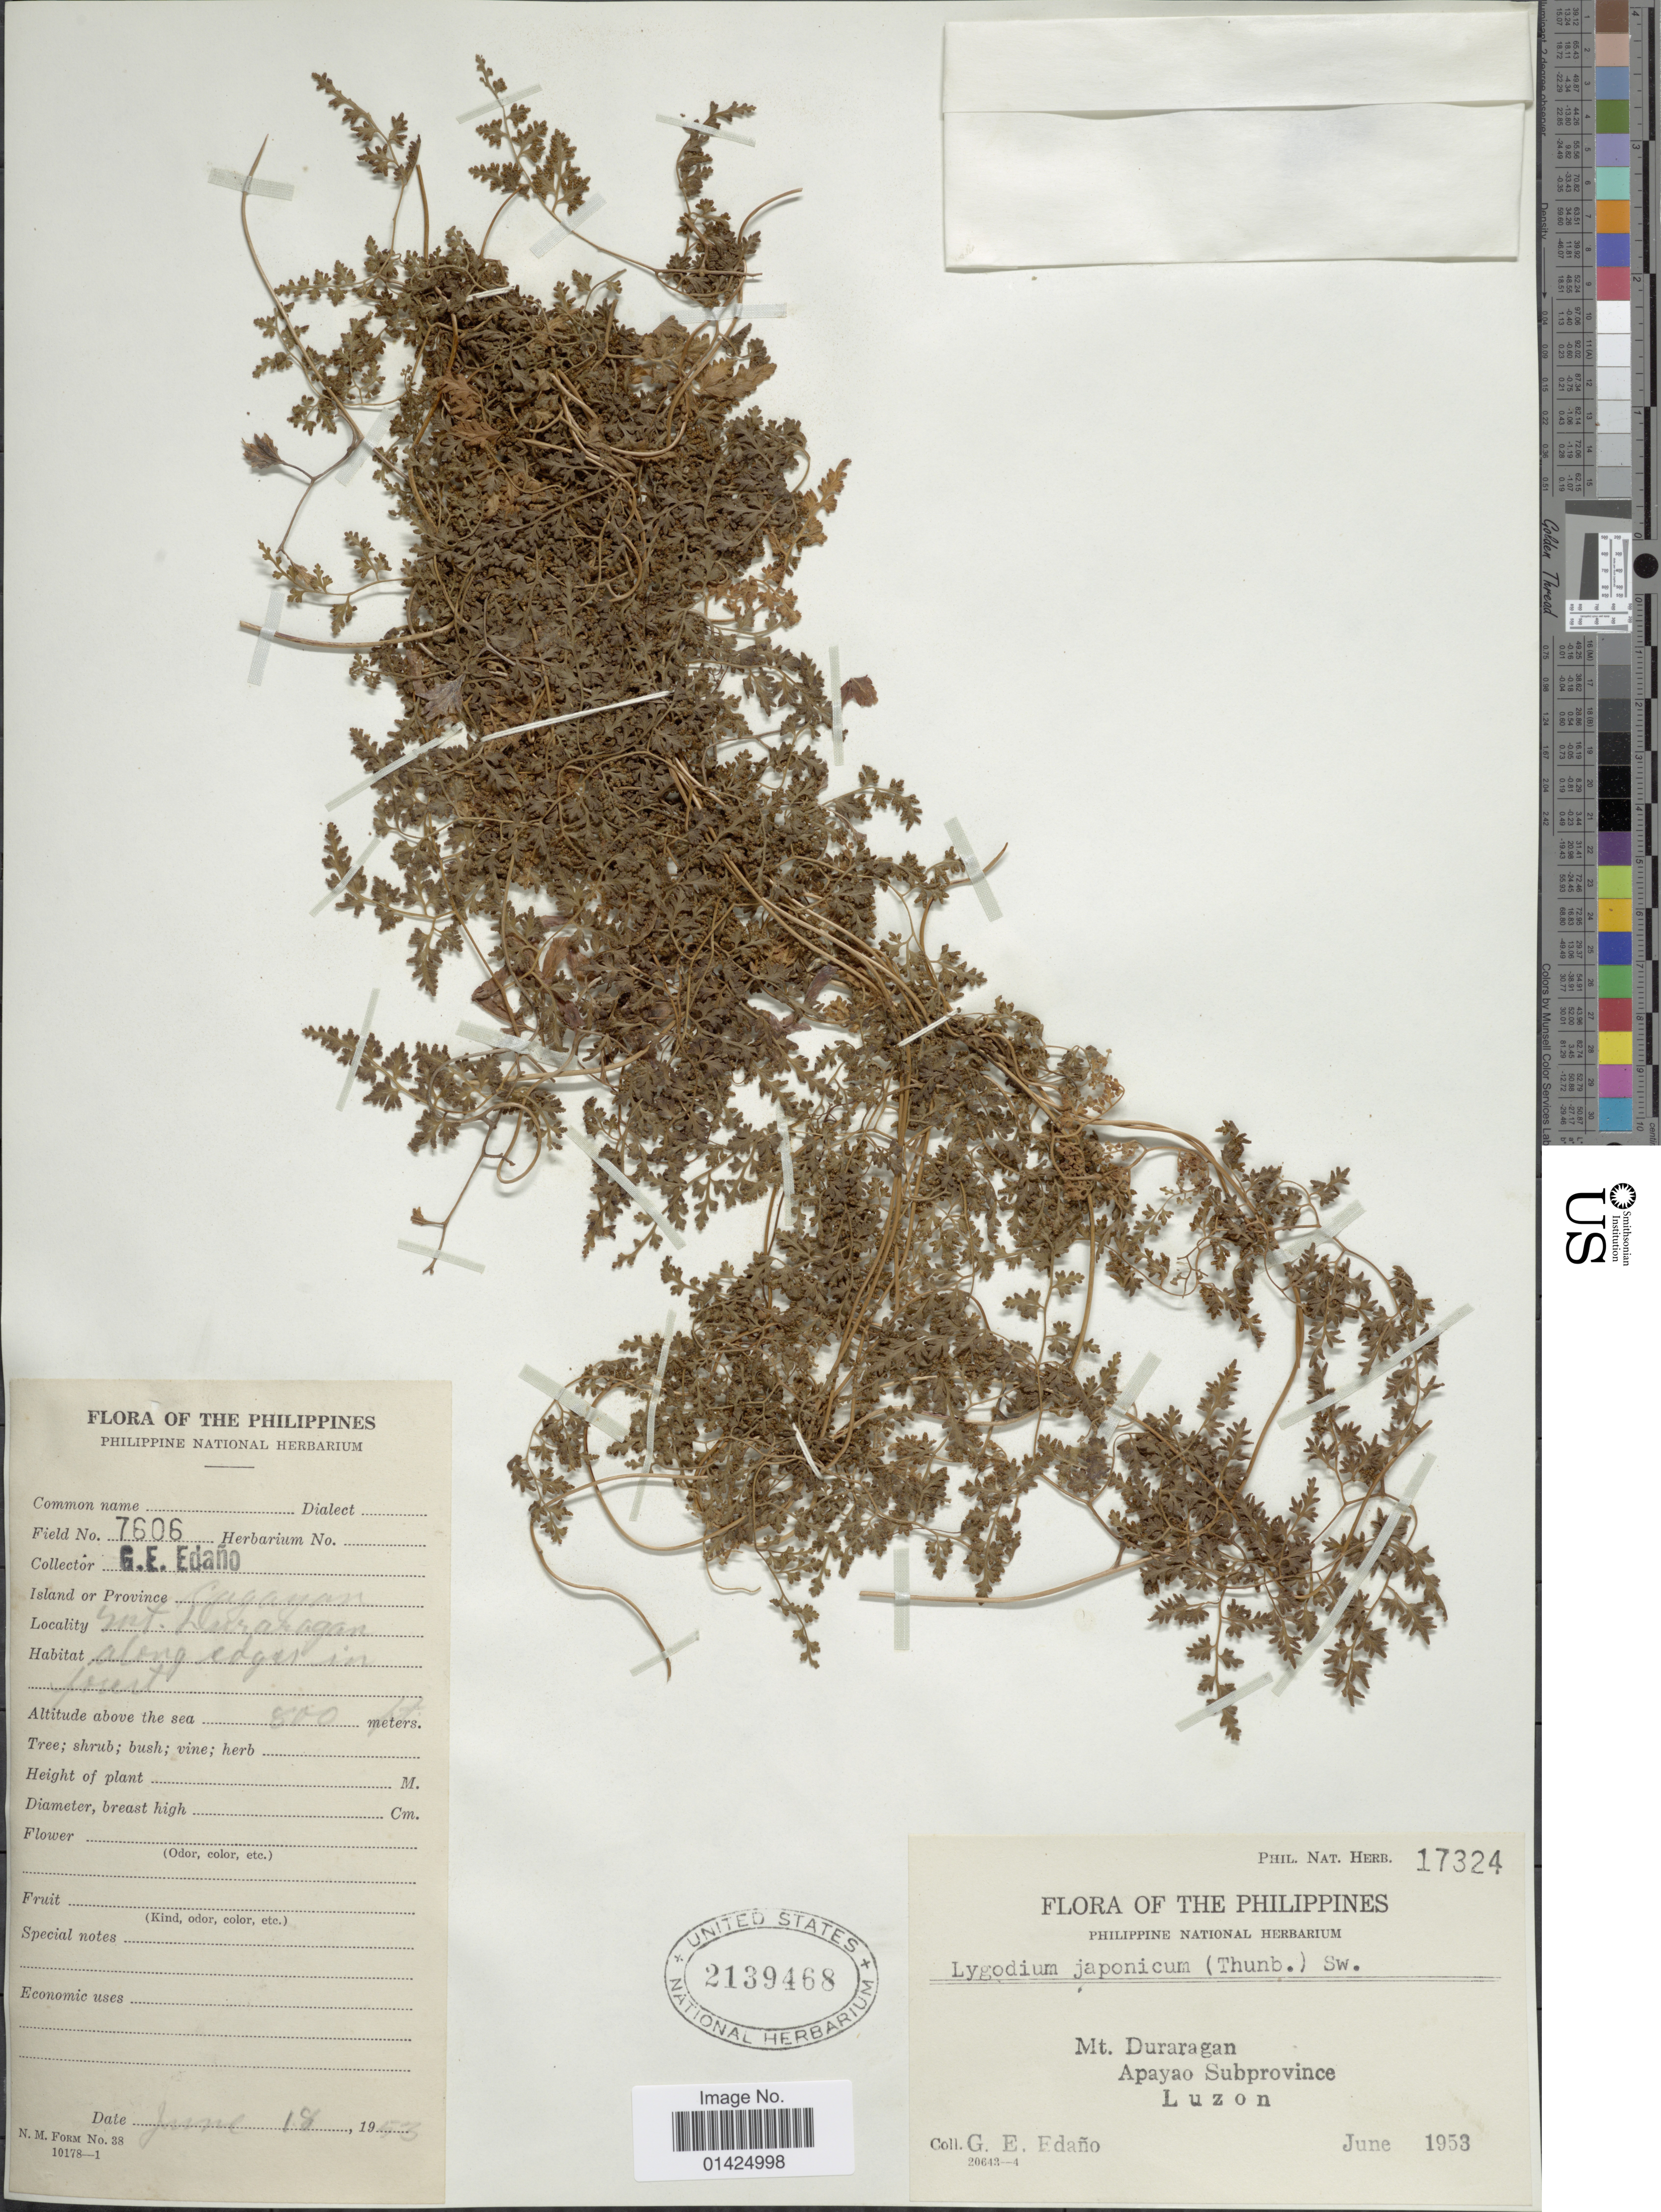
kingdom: Plantae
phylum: Tracheophyta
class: Polypodiopsida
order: Schizaeales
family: Lygodiaceae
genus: Lygodium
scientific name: Lygodium japonicum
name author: (Thunb.) Sw.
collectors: G. E. Edaño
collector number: Phil. Nat. Herb 17324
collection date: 1953-06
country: Philippines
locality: Mt. Duraragan, Apayao, Subprovince, Luzon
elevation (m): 500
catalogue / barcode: US 2139468